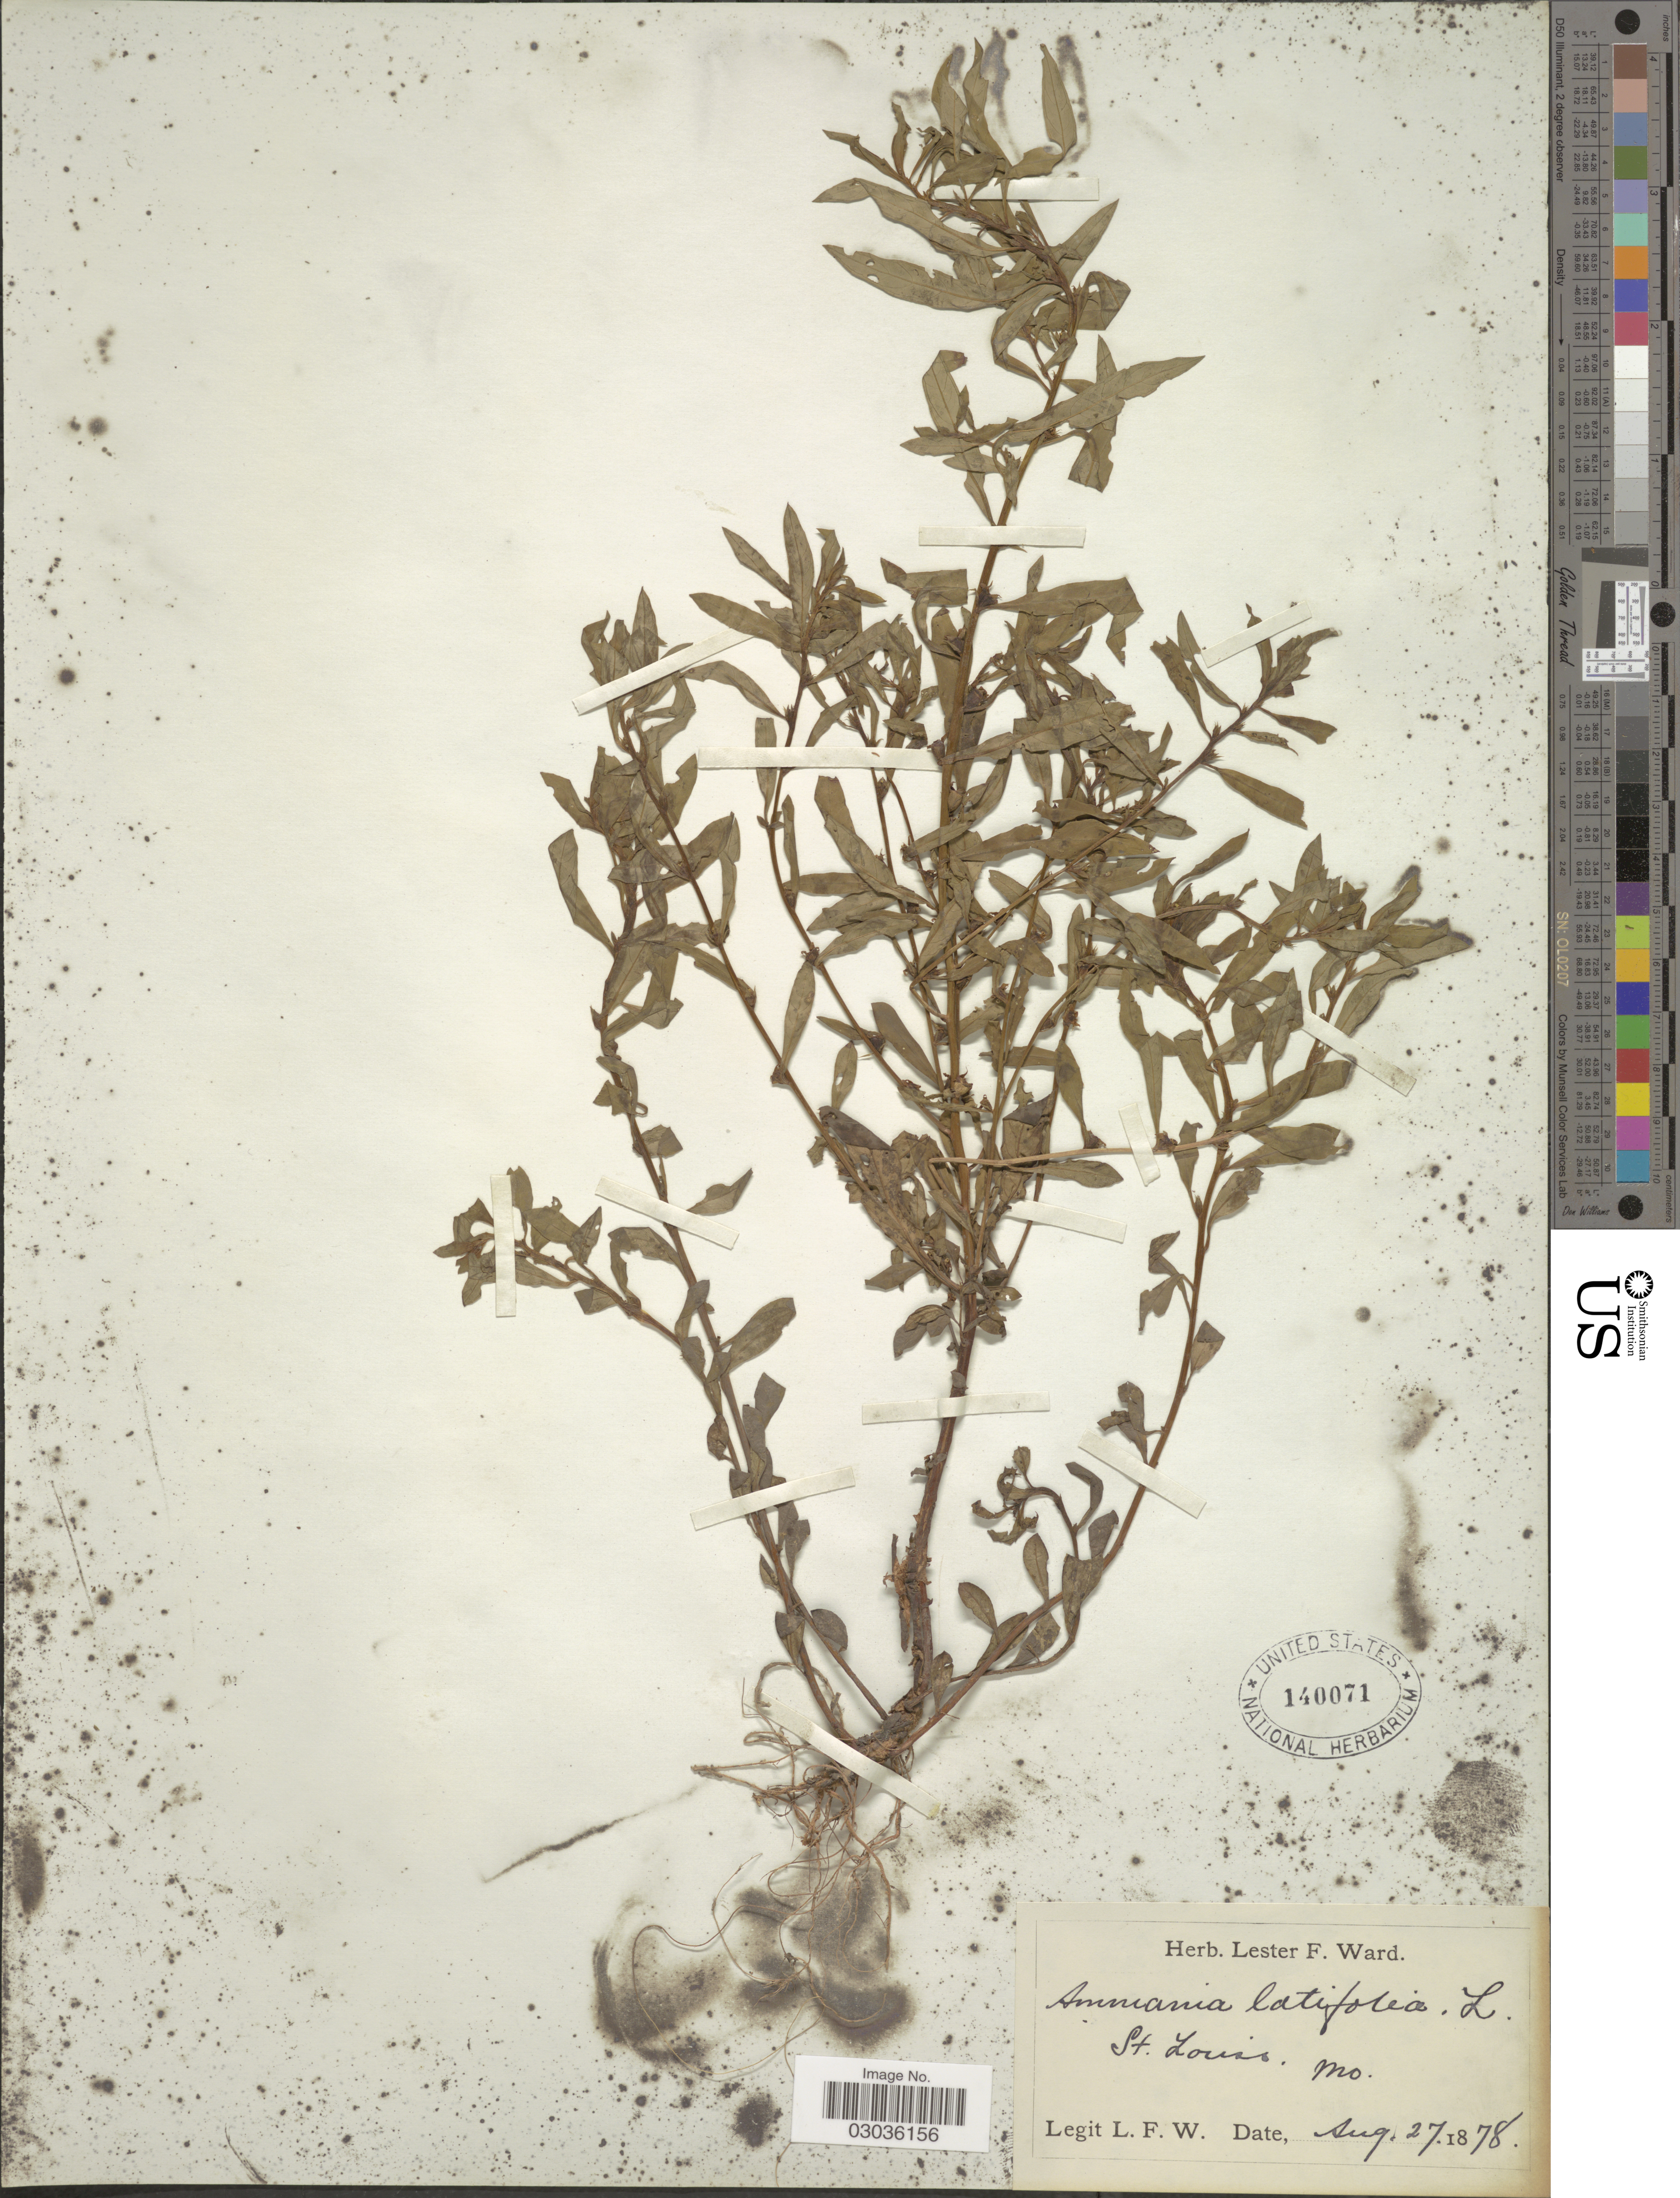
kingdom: Plantae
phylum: Tracheophyta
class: Magnoliopsida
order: Myrtales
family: Onagraceae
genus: Ludwigia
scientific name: Ludwigia palustris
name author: (L.) Elliott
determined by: Wagner, W. L., (BOT), Smithsonian Institution - National Museum of Natural History (UNITED STATES)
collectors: L. F. Ward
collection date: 1878-08-27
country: United States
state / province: Missouri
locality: St. Louis.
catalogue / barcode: US 140071